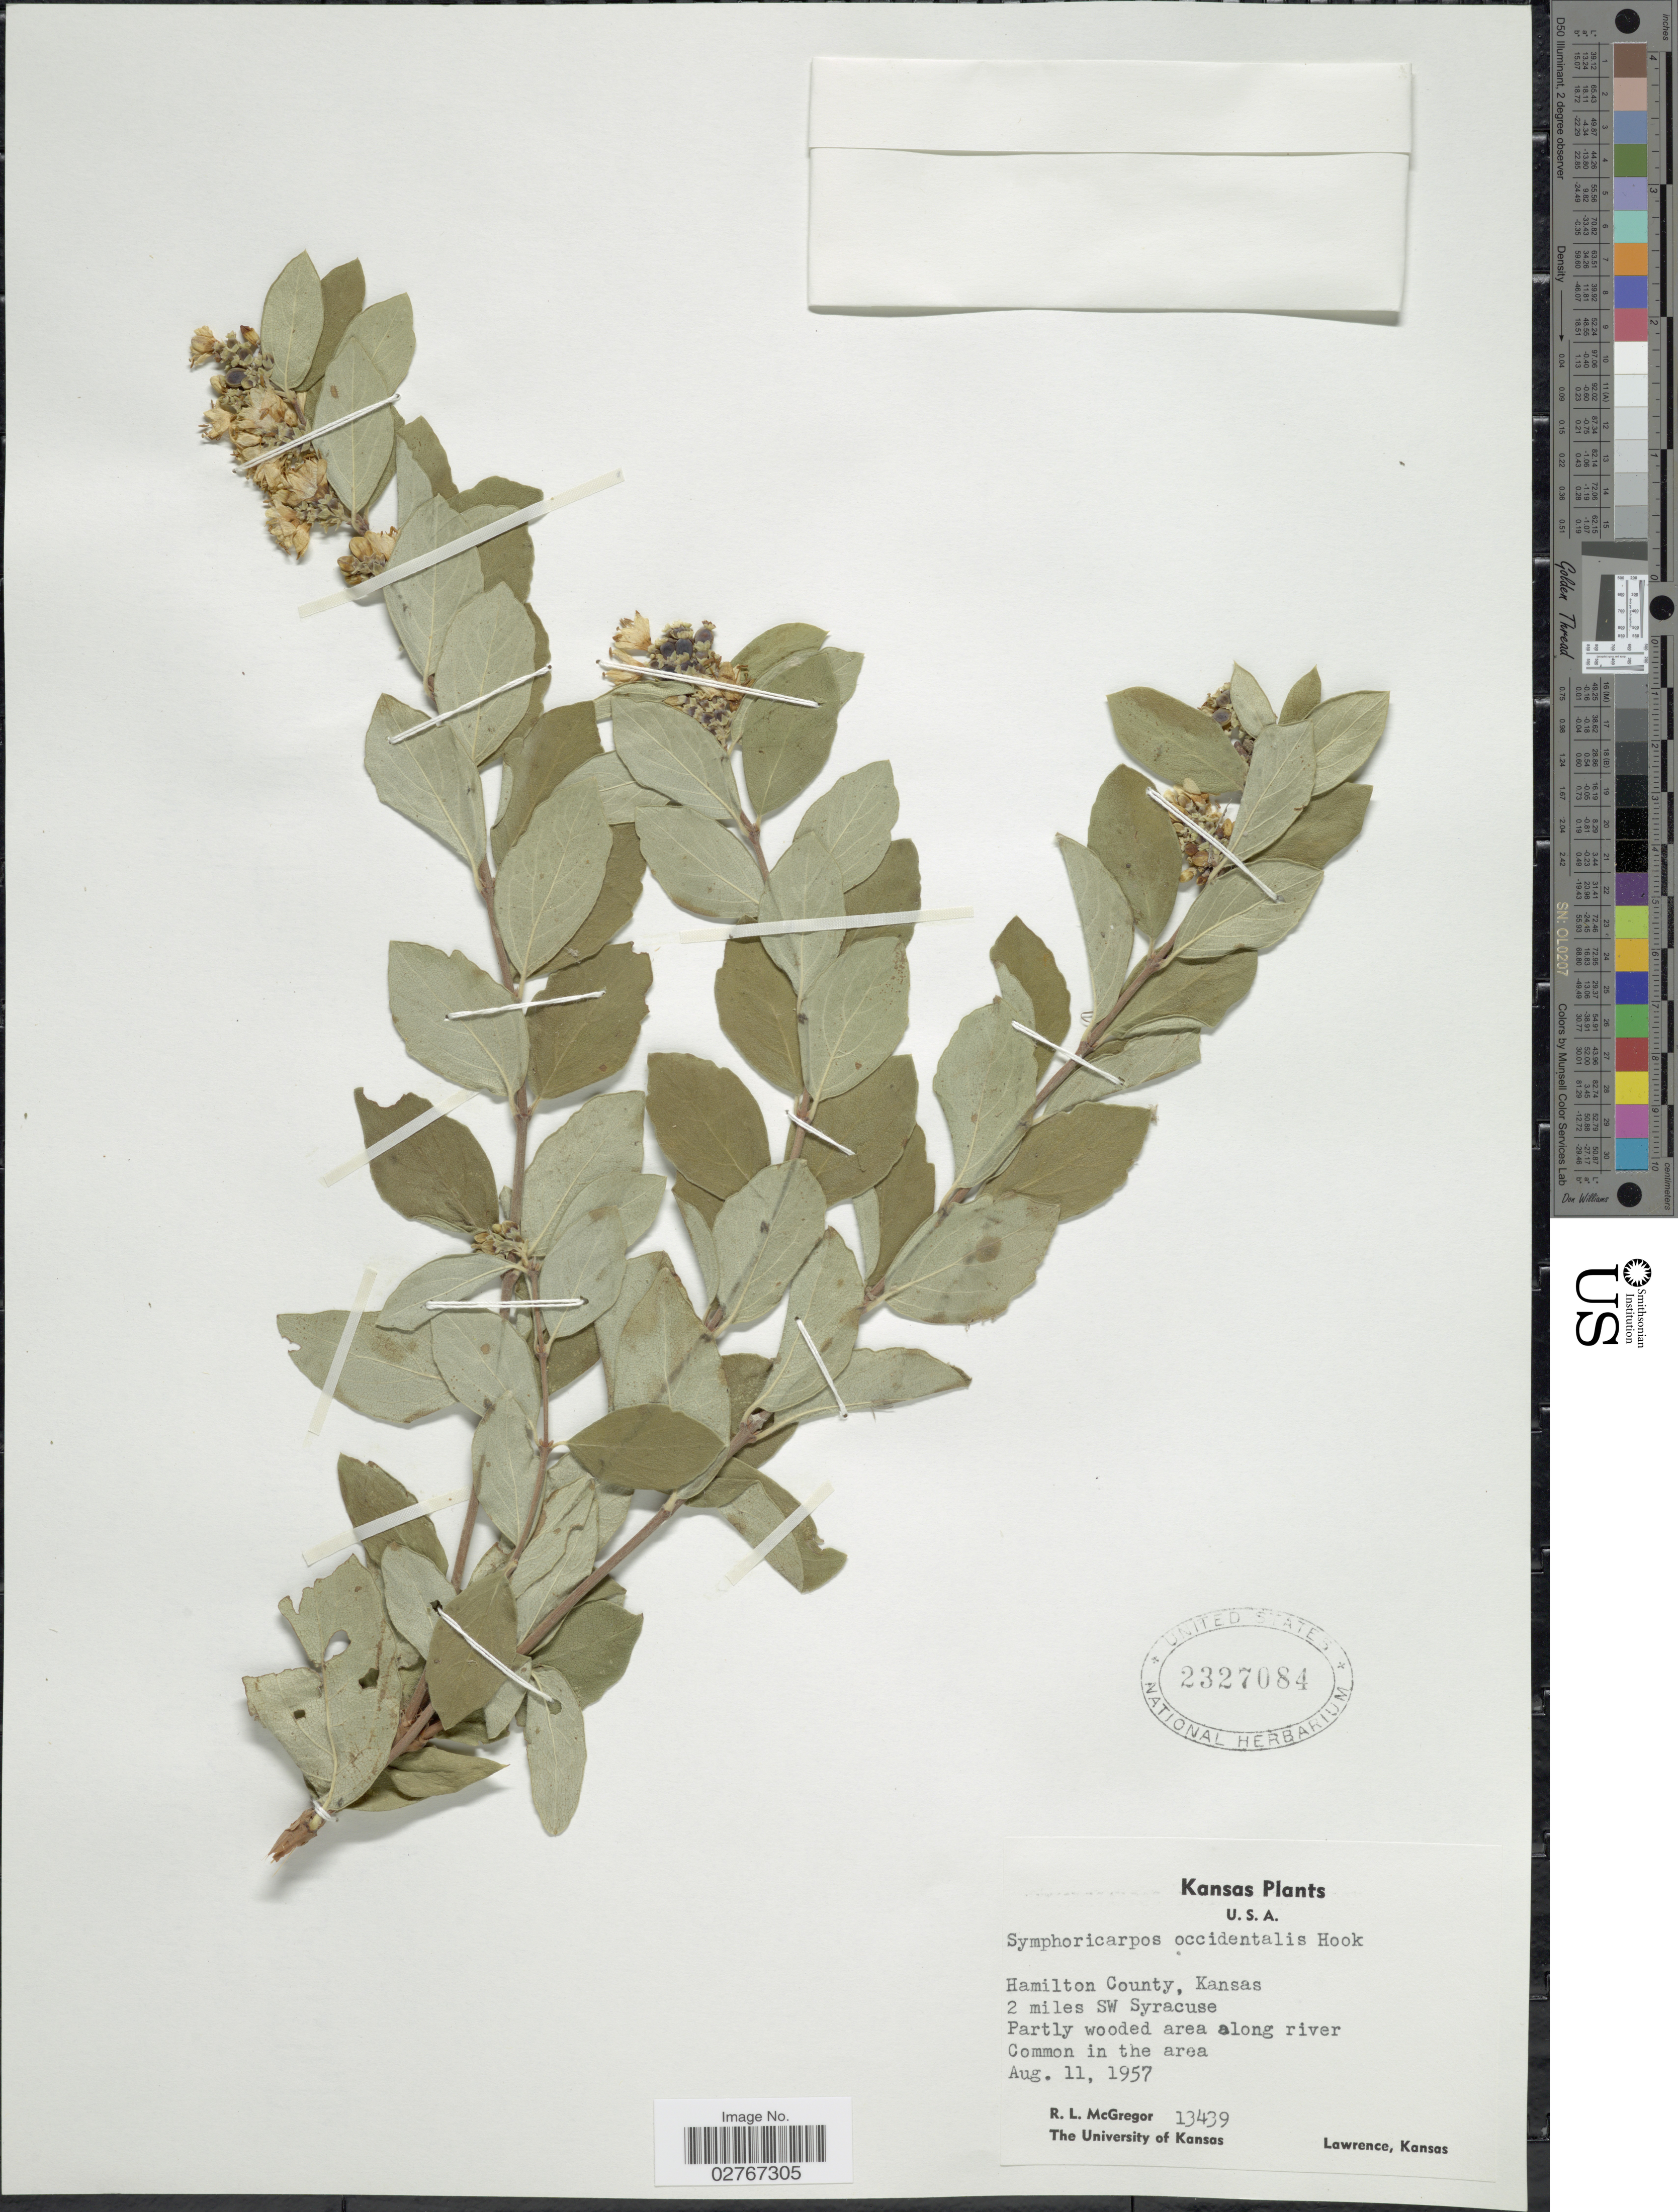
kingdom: Plantae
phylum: Tracheophyta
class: Magnoliopsida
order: Dipsacales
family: Caprifoliaceae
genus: Symphoricarpos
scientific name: Symphoricarpos occidentalis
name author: (R. Br.) Hook.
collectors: R. McGregor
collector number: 13439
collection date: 1957-08-11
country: United States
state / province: Kansas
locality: Hamilton County, 2 miles SW Syracuse.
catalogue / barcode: US 2327084